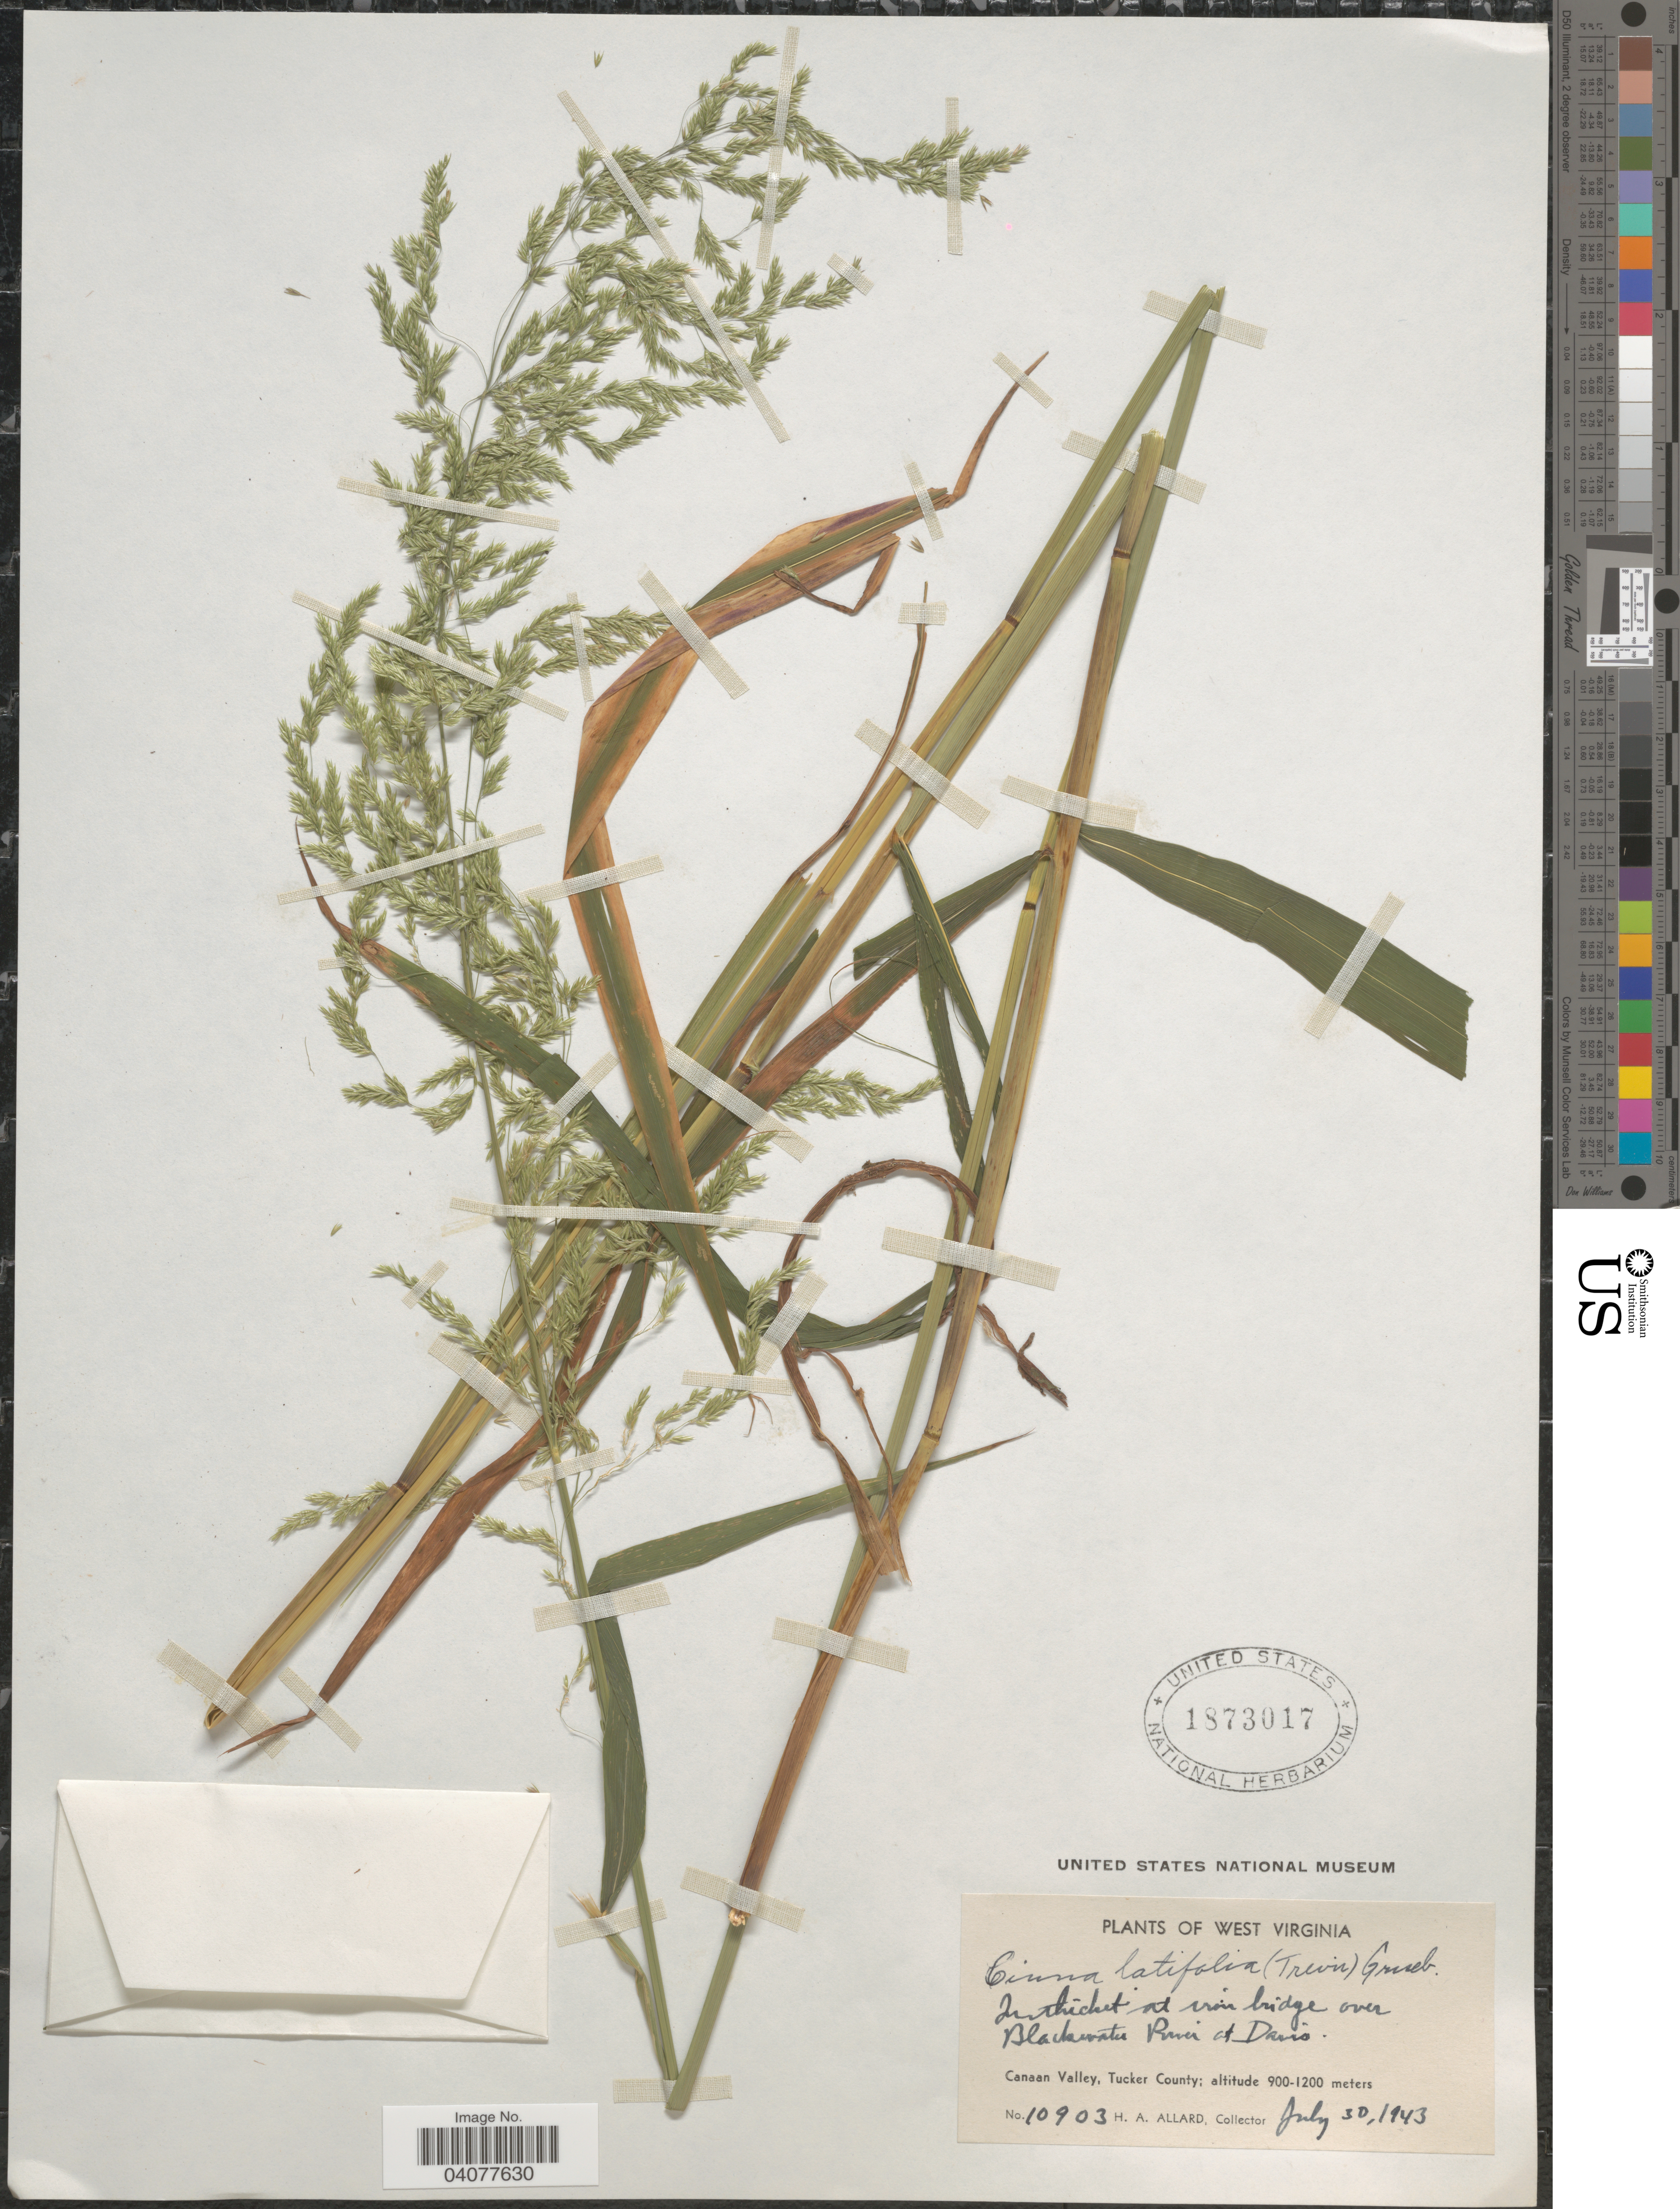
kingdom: Plantae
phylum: Tracheophyta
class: Liliopsida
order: Poales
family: Poaceae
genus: Cinna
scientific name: Cinna latifolia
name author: (Trevir. ex Goeppert) Griseb.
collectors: H. A. Allard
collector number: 10903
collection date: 1943-07-30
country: United States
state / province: West Virginia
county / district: Tucker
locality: In thicket at iron bridge over Blackwater River at Davis. Canaan Valley, Tucker County.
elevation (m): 900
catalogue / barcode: US 1873017